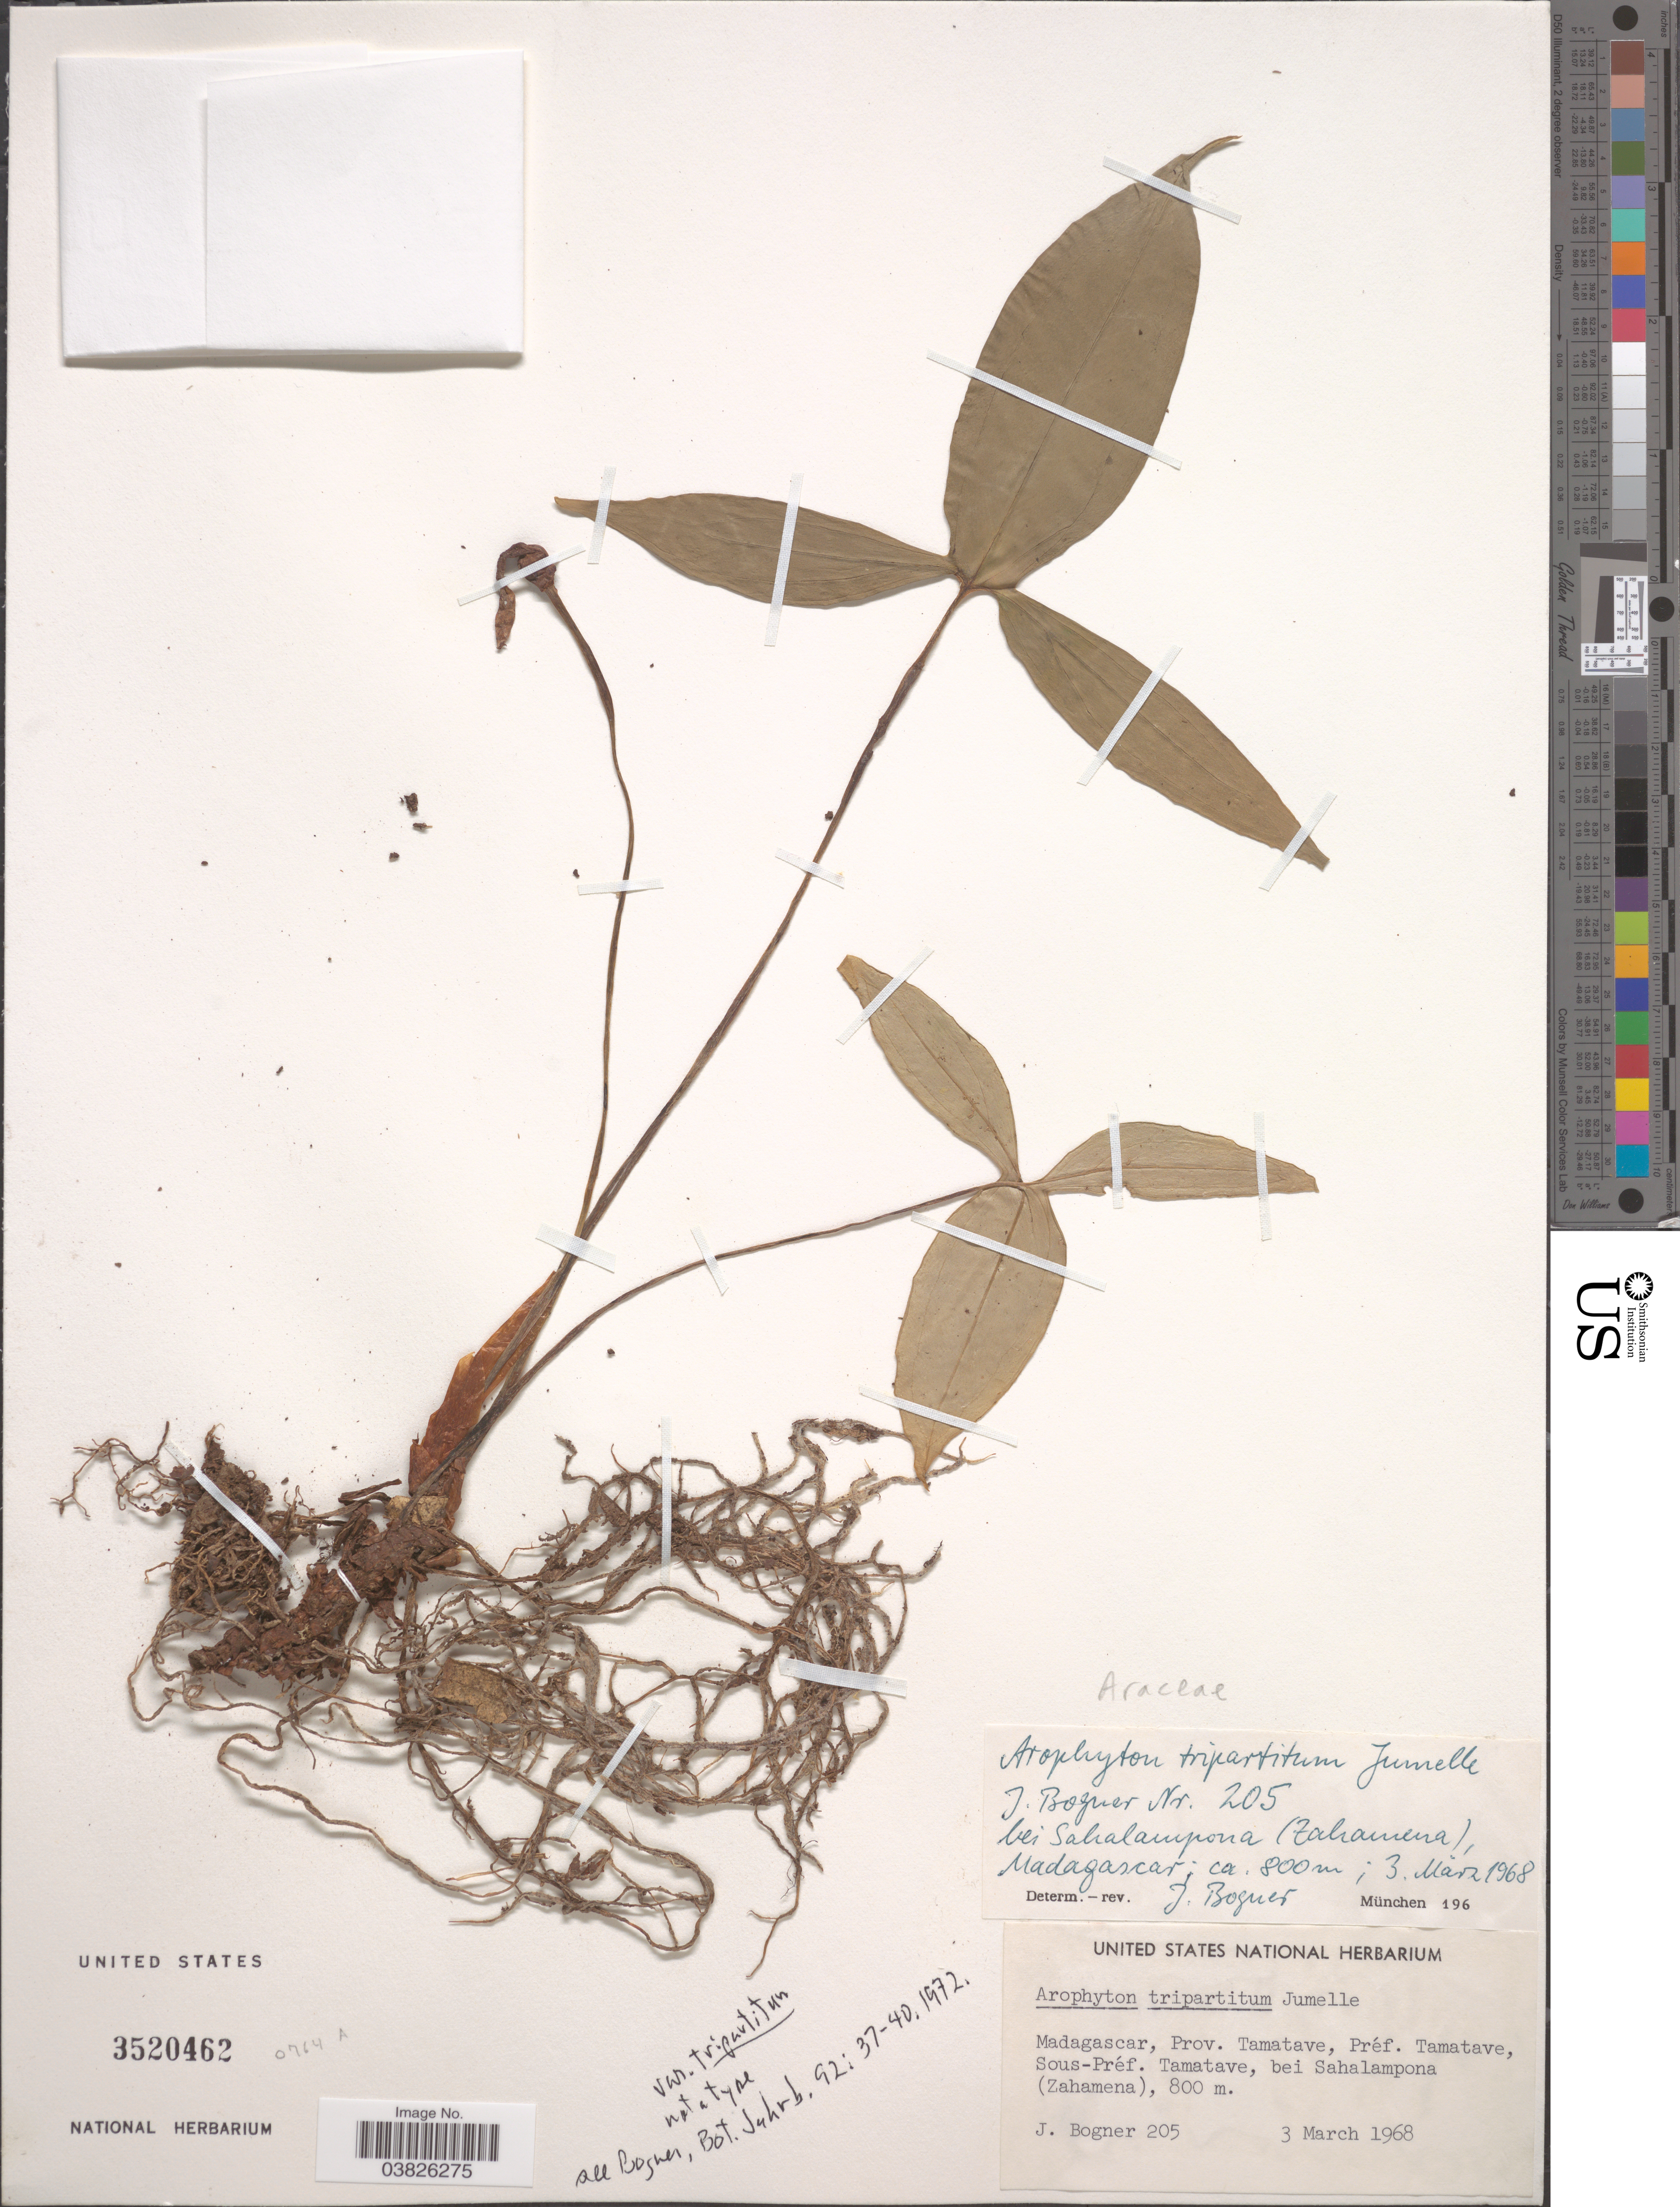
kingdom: Plantae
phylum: Tracheophyta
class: Liliopsida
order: Alismatales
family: Araceae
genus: Arophyton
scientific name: Arophyton tripartitum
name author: Jum.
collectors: J. Bogner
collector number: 205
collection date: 1968-03-03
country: Madagascar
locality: Prov. Tamatave, Préf. Tamatave, Sous-Préf. Tamatave, bei Sahalampona (Zahamena).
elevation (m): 800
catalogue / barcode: US 3520462